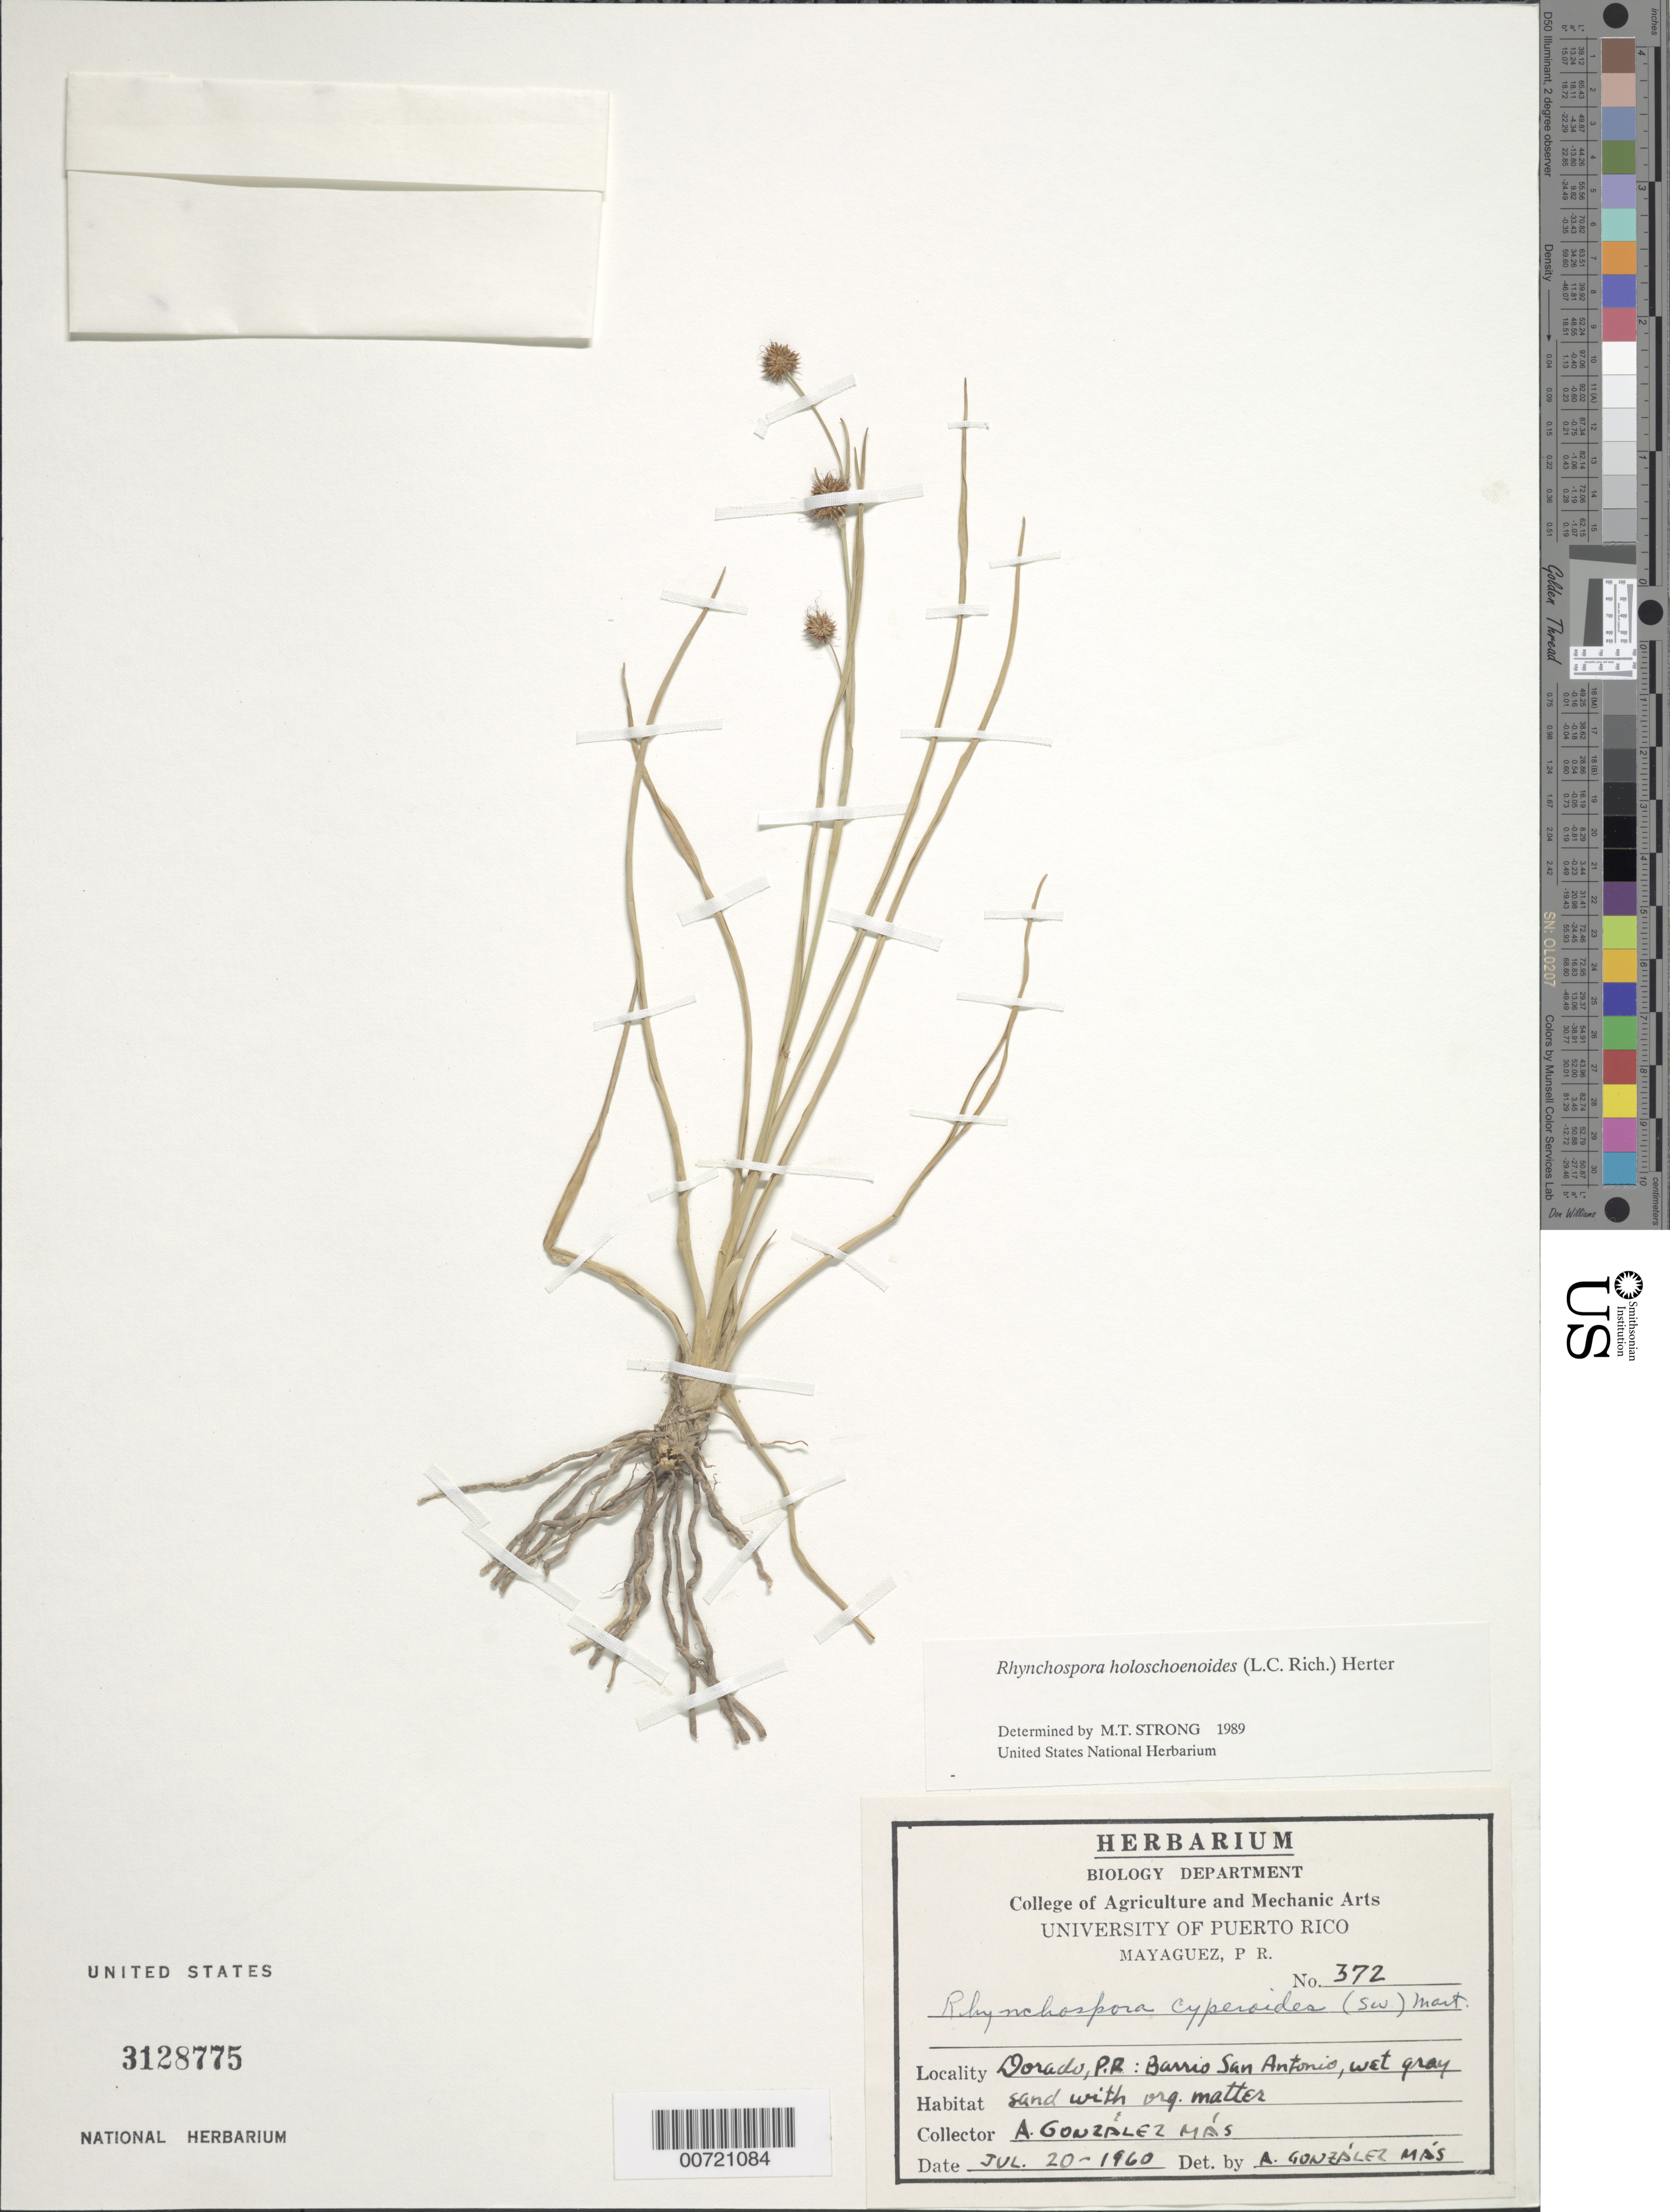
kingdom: Plantae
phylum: Tracheophyta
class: Liliopsida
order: Poales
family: Cyperaceae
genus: Rhynchospora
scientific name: Rhynchospora holoschoenoides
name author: (Rich.) Herter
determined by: Strong, M. T., (US), Smithsonian Institution - National Museum of Natural History (UNITED STATES)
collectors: A. González Más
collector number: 372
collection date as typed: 20 Jul 1960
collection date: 1960-07-20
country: Puerto Rico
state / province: Dorado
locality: Dorado (San Antonio)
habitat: Wet, gray sand rich in organic matter.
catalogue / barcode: US 3128775